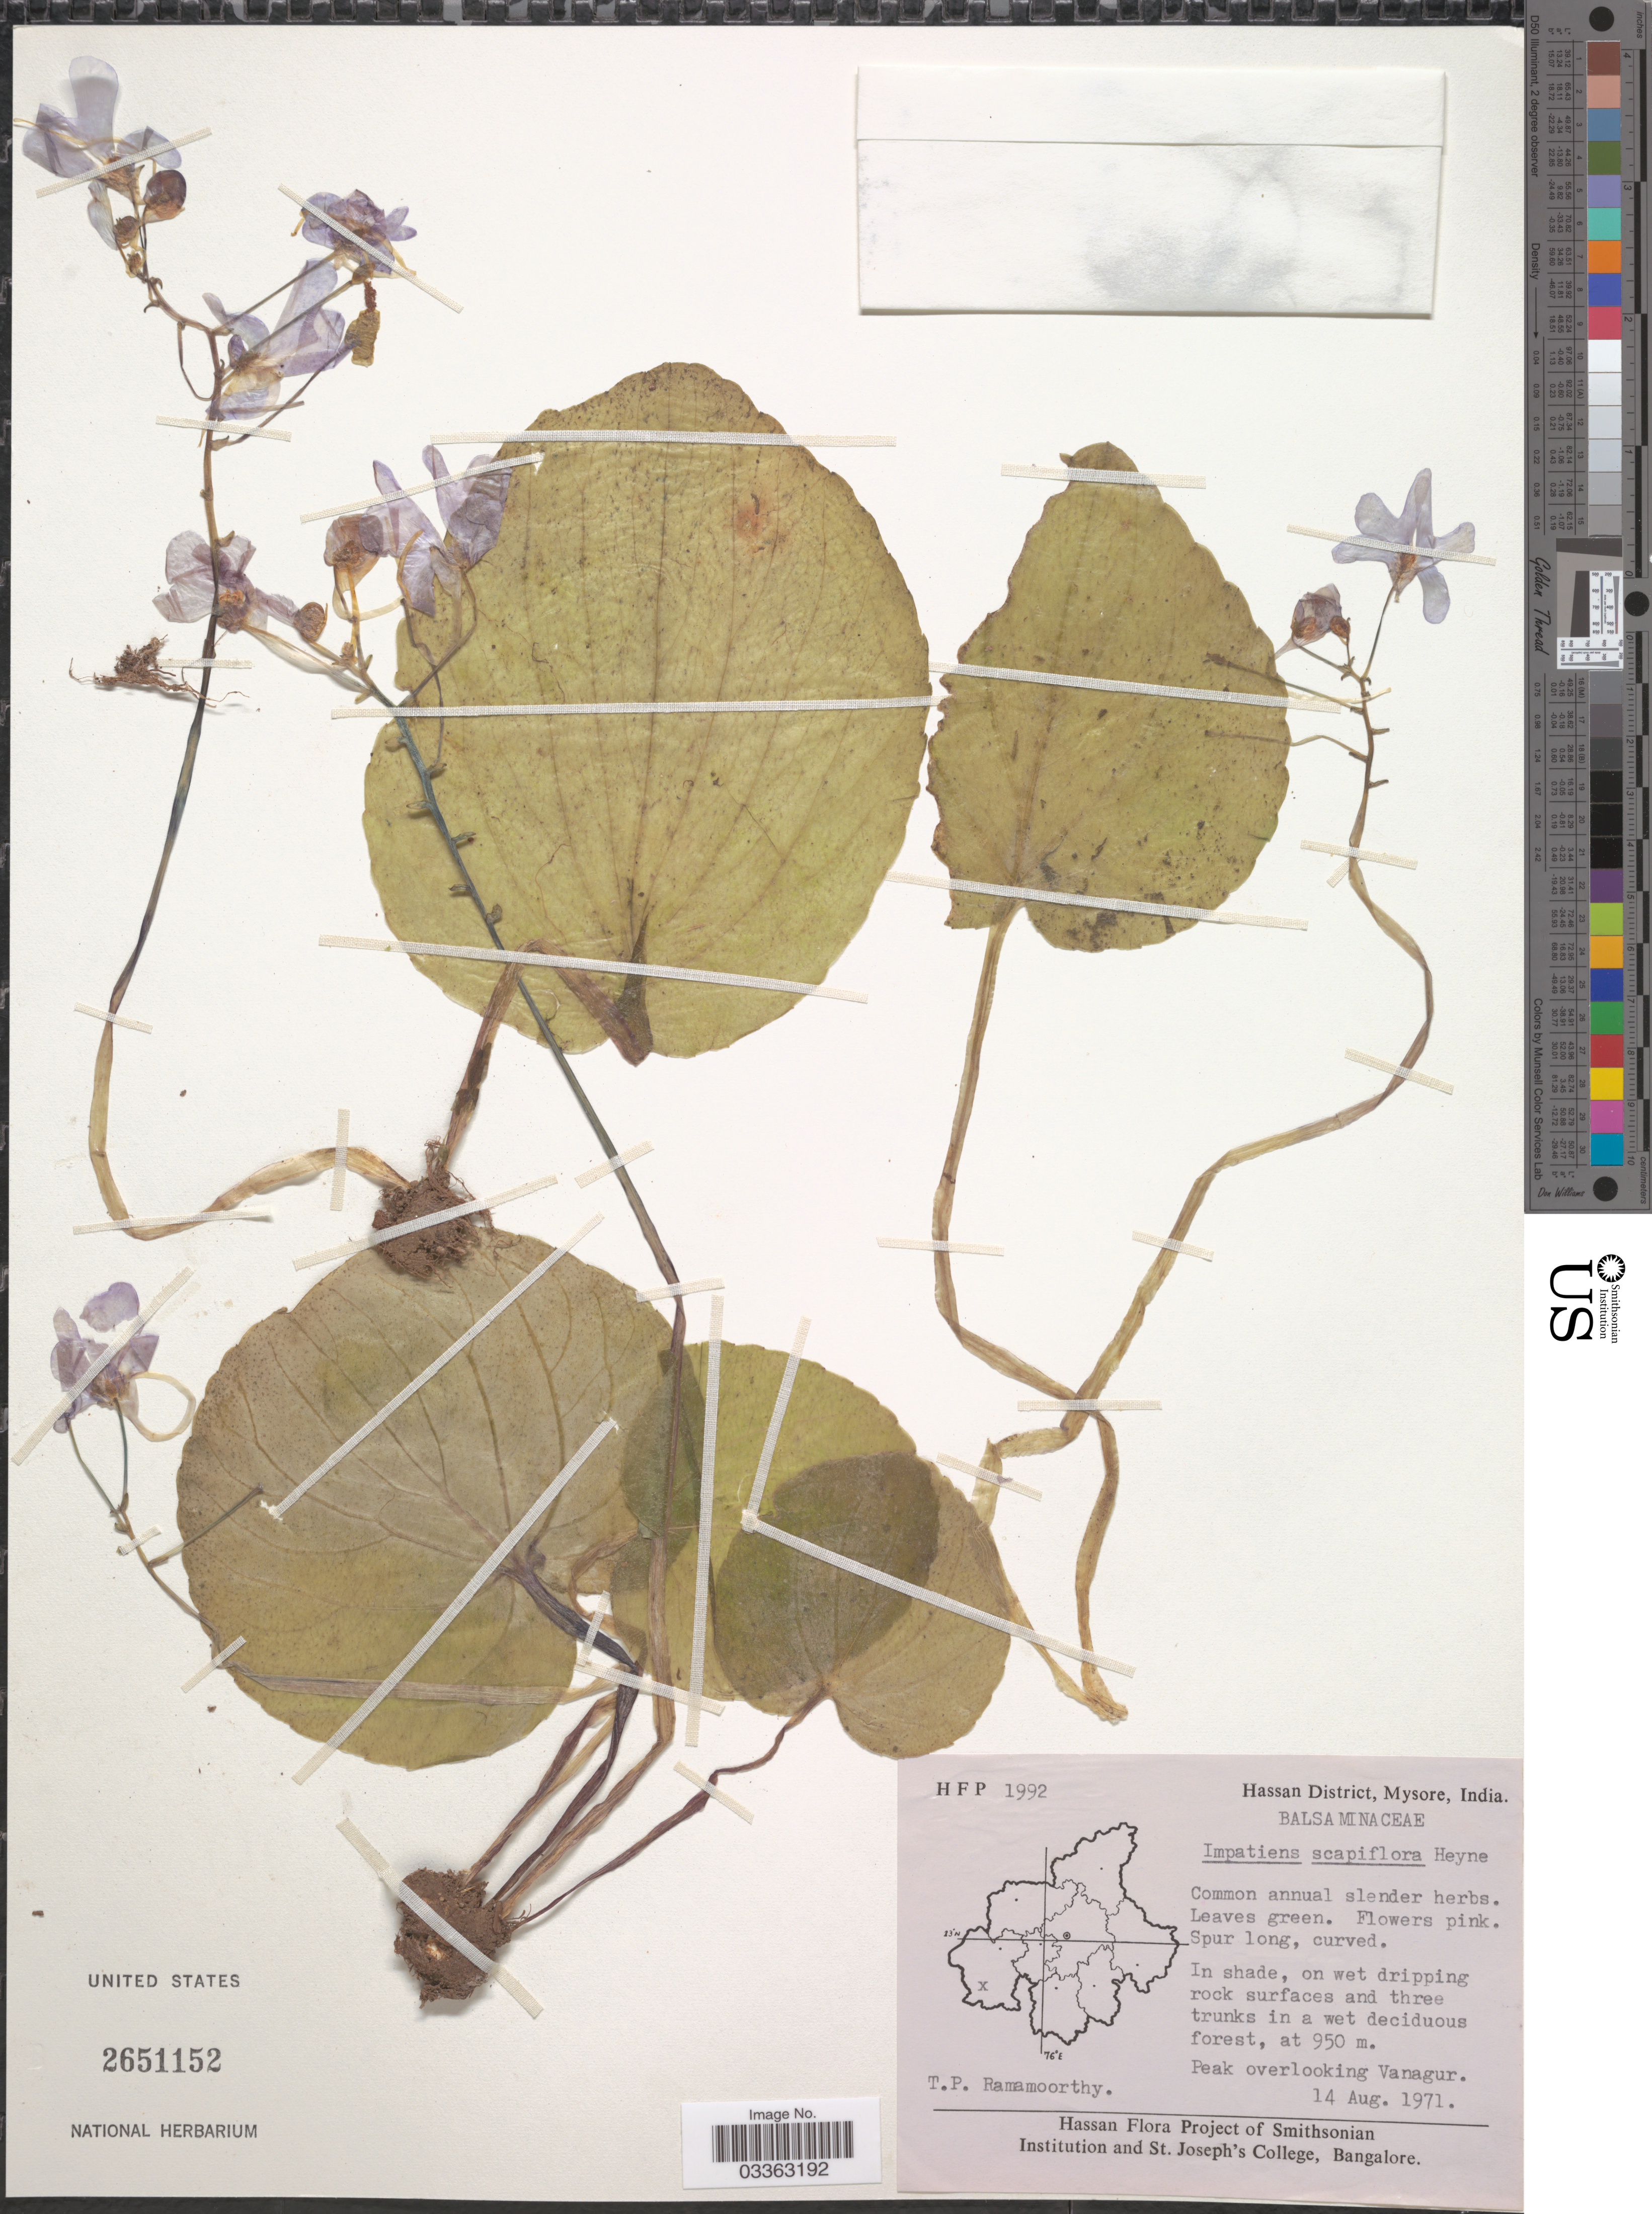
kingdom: Plantae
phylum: Tracheophyta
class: Magnoliopsida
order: Ericales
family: Balsaminaceae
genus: Impatiens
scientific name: Impatiens scapiflora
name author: B. Heyne ex Roxb.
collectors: T. P. Ramamoorthy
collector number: HFP 1992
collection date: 1971-08-14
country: India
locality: Hassan District, Mysore. Peak overlooking Vanagur.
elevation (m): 950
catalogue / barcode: US 2651152